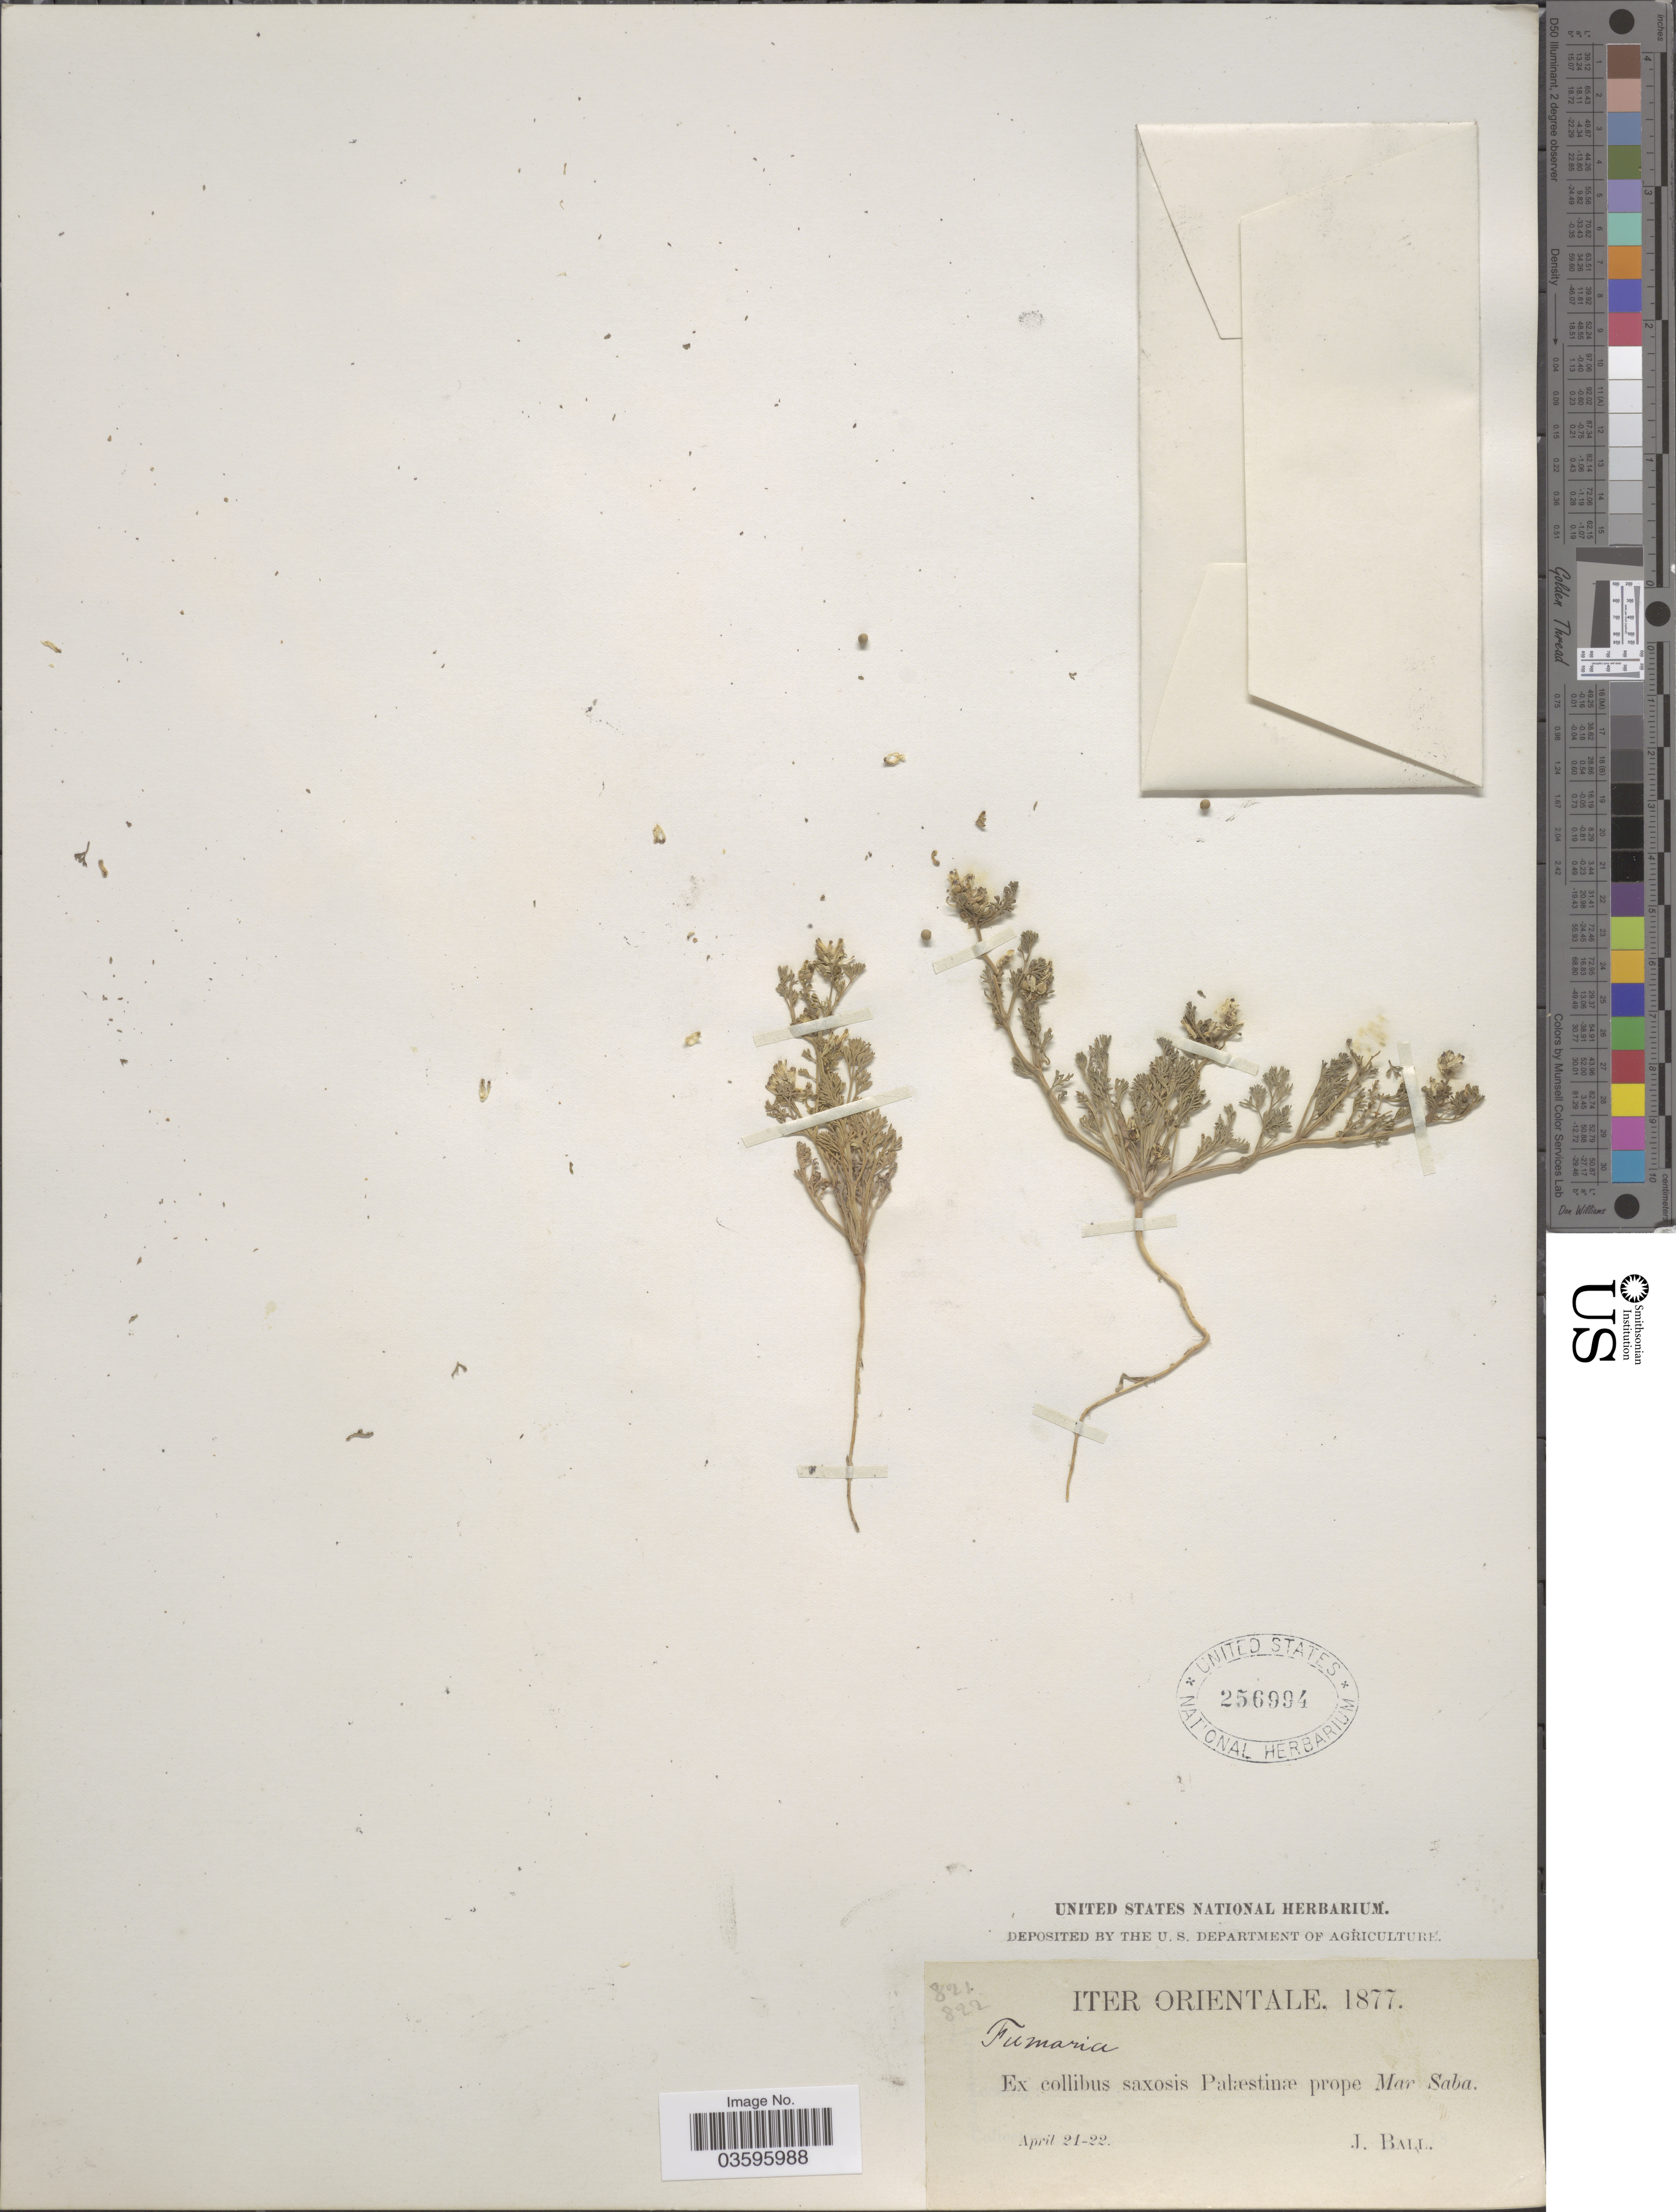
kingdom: Plantae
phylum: Tracheophyta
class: Magnoliopsida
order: Ranunculales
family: Papaveraceae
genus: Fumaria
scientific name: Fumaria sp.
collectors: J. Ball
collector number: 821/822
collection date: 1877-04-21/1877-04-22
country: Israel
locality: Iter Orientale. Ex collibus saxosis Palæstinæ prope Mar Saba.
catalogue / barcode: US 256994